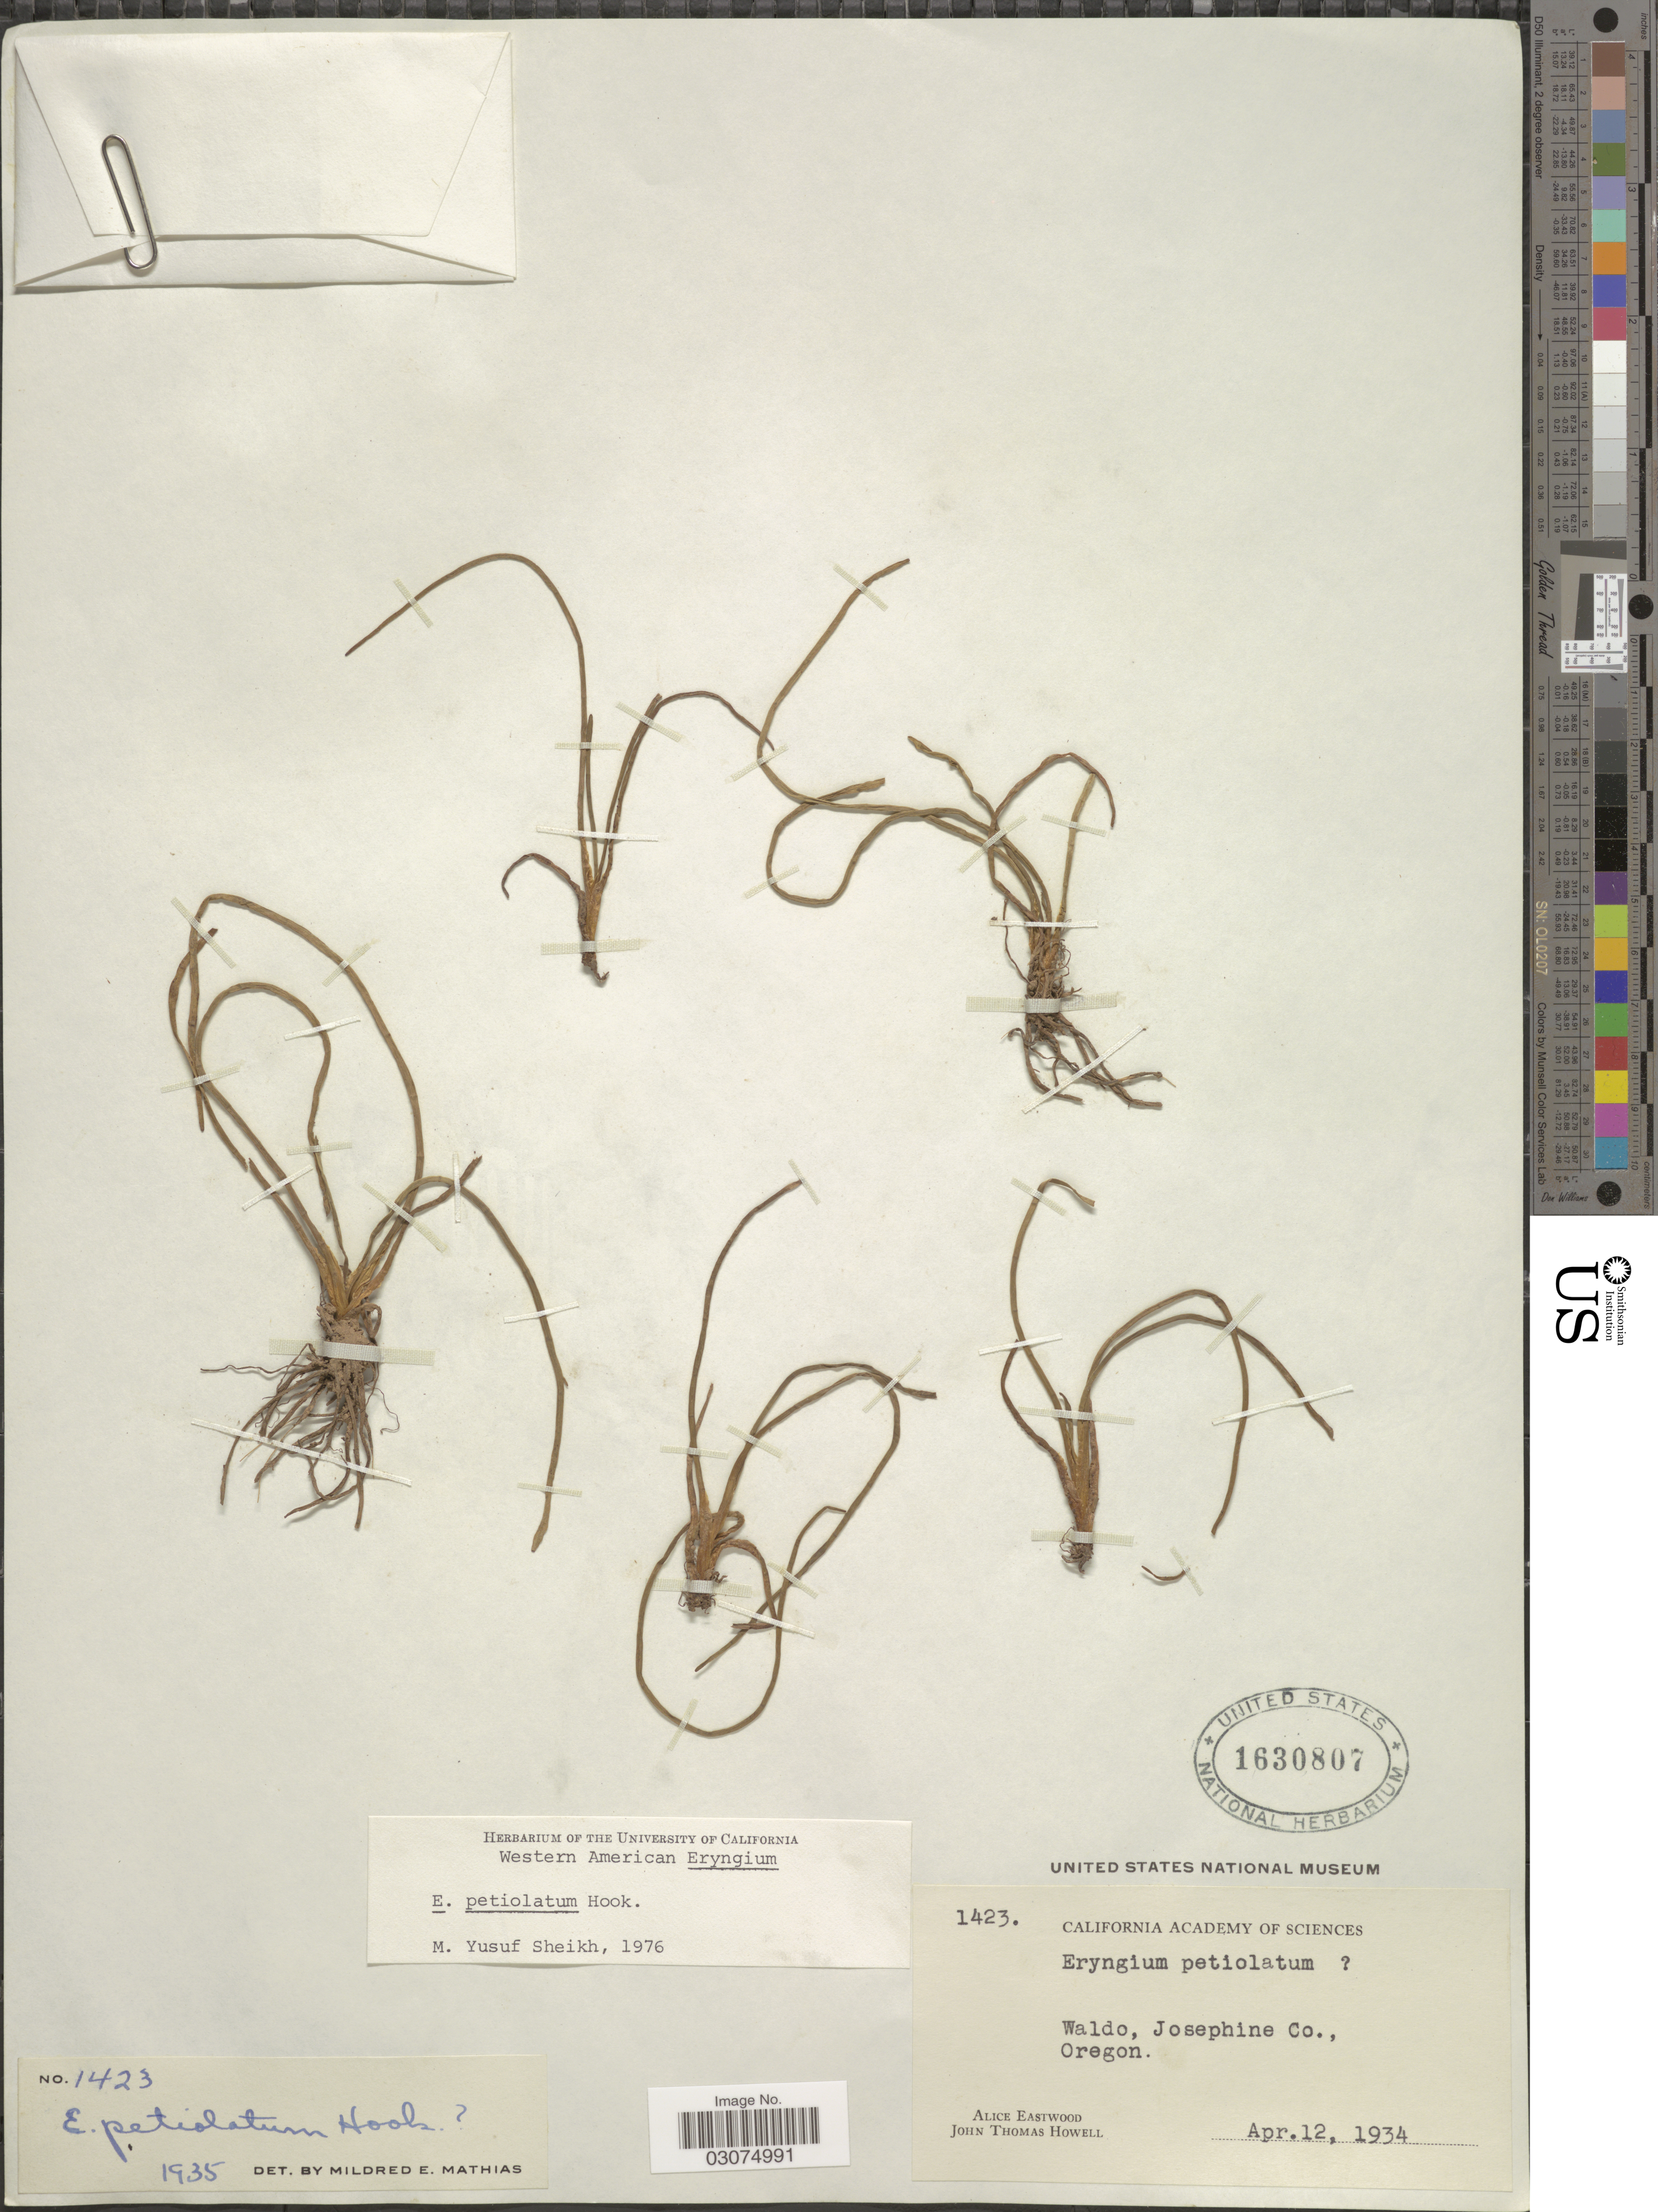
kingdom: Plantae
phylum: Tracheophyta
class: Magnoliopsida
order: Apiales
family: Apiaceae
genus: Eryngium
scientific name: Eryngium petiolatum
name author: Hook.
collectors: A. Eastwood & J. T. Howell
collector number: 1423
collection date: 1934-04-12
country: United States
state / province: Oregon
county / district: Josephine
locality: Waldo, Josephine Co.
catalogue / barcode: US 1630807